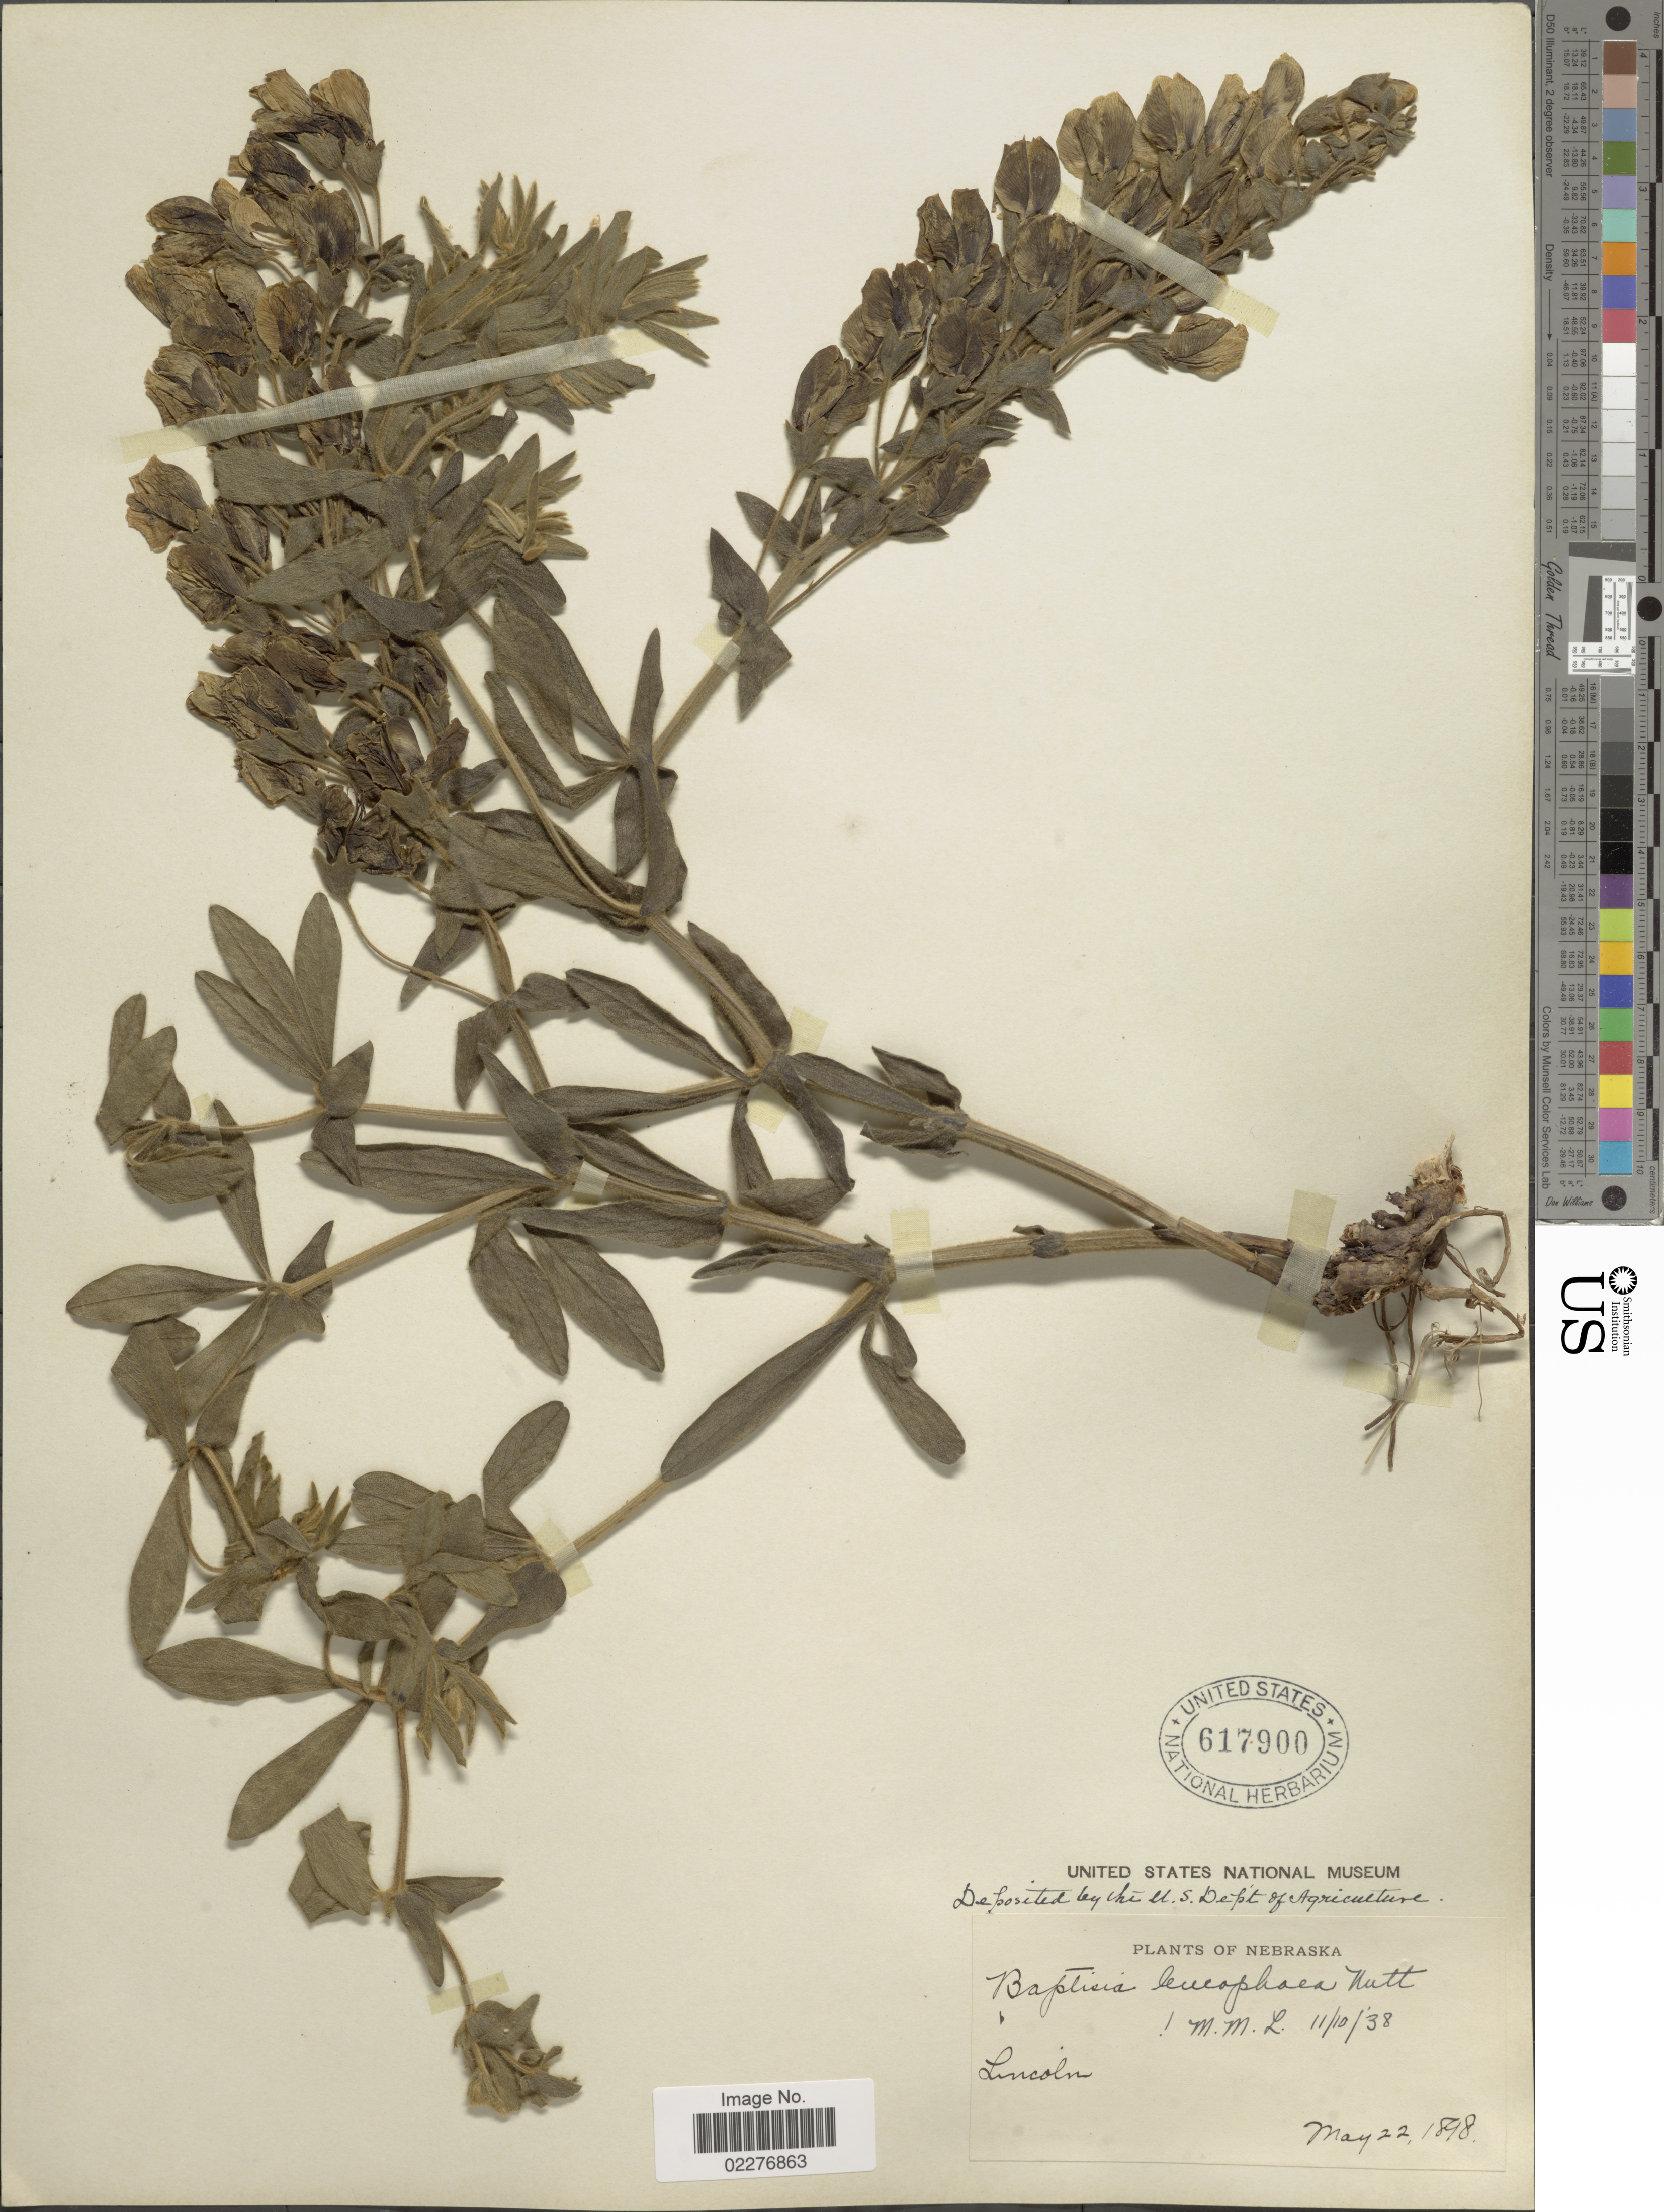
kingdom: Plantae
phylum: Tracheophyta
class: Magnoliopsida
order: Fabales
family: Fabaceae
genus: Baptisia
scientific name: Baptisia leucophaea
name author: Nutt.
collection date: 1898-05-22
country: United States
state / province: Nebraska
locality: Lincoln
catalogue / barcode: US 617900